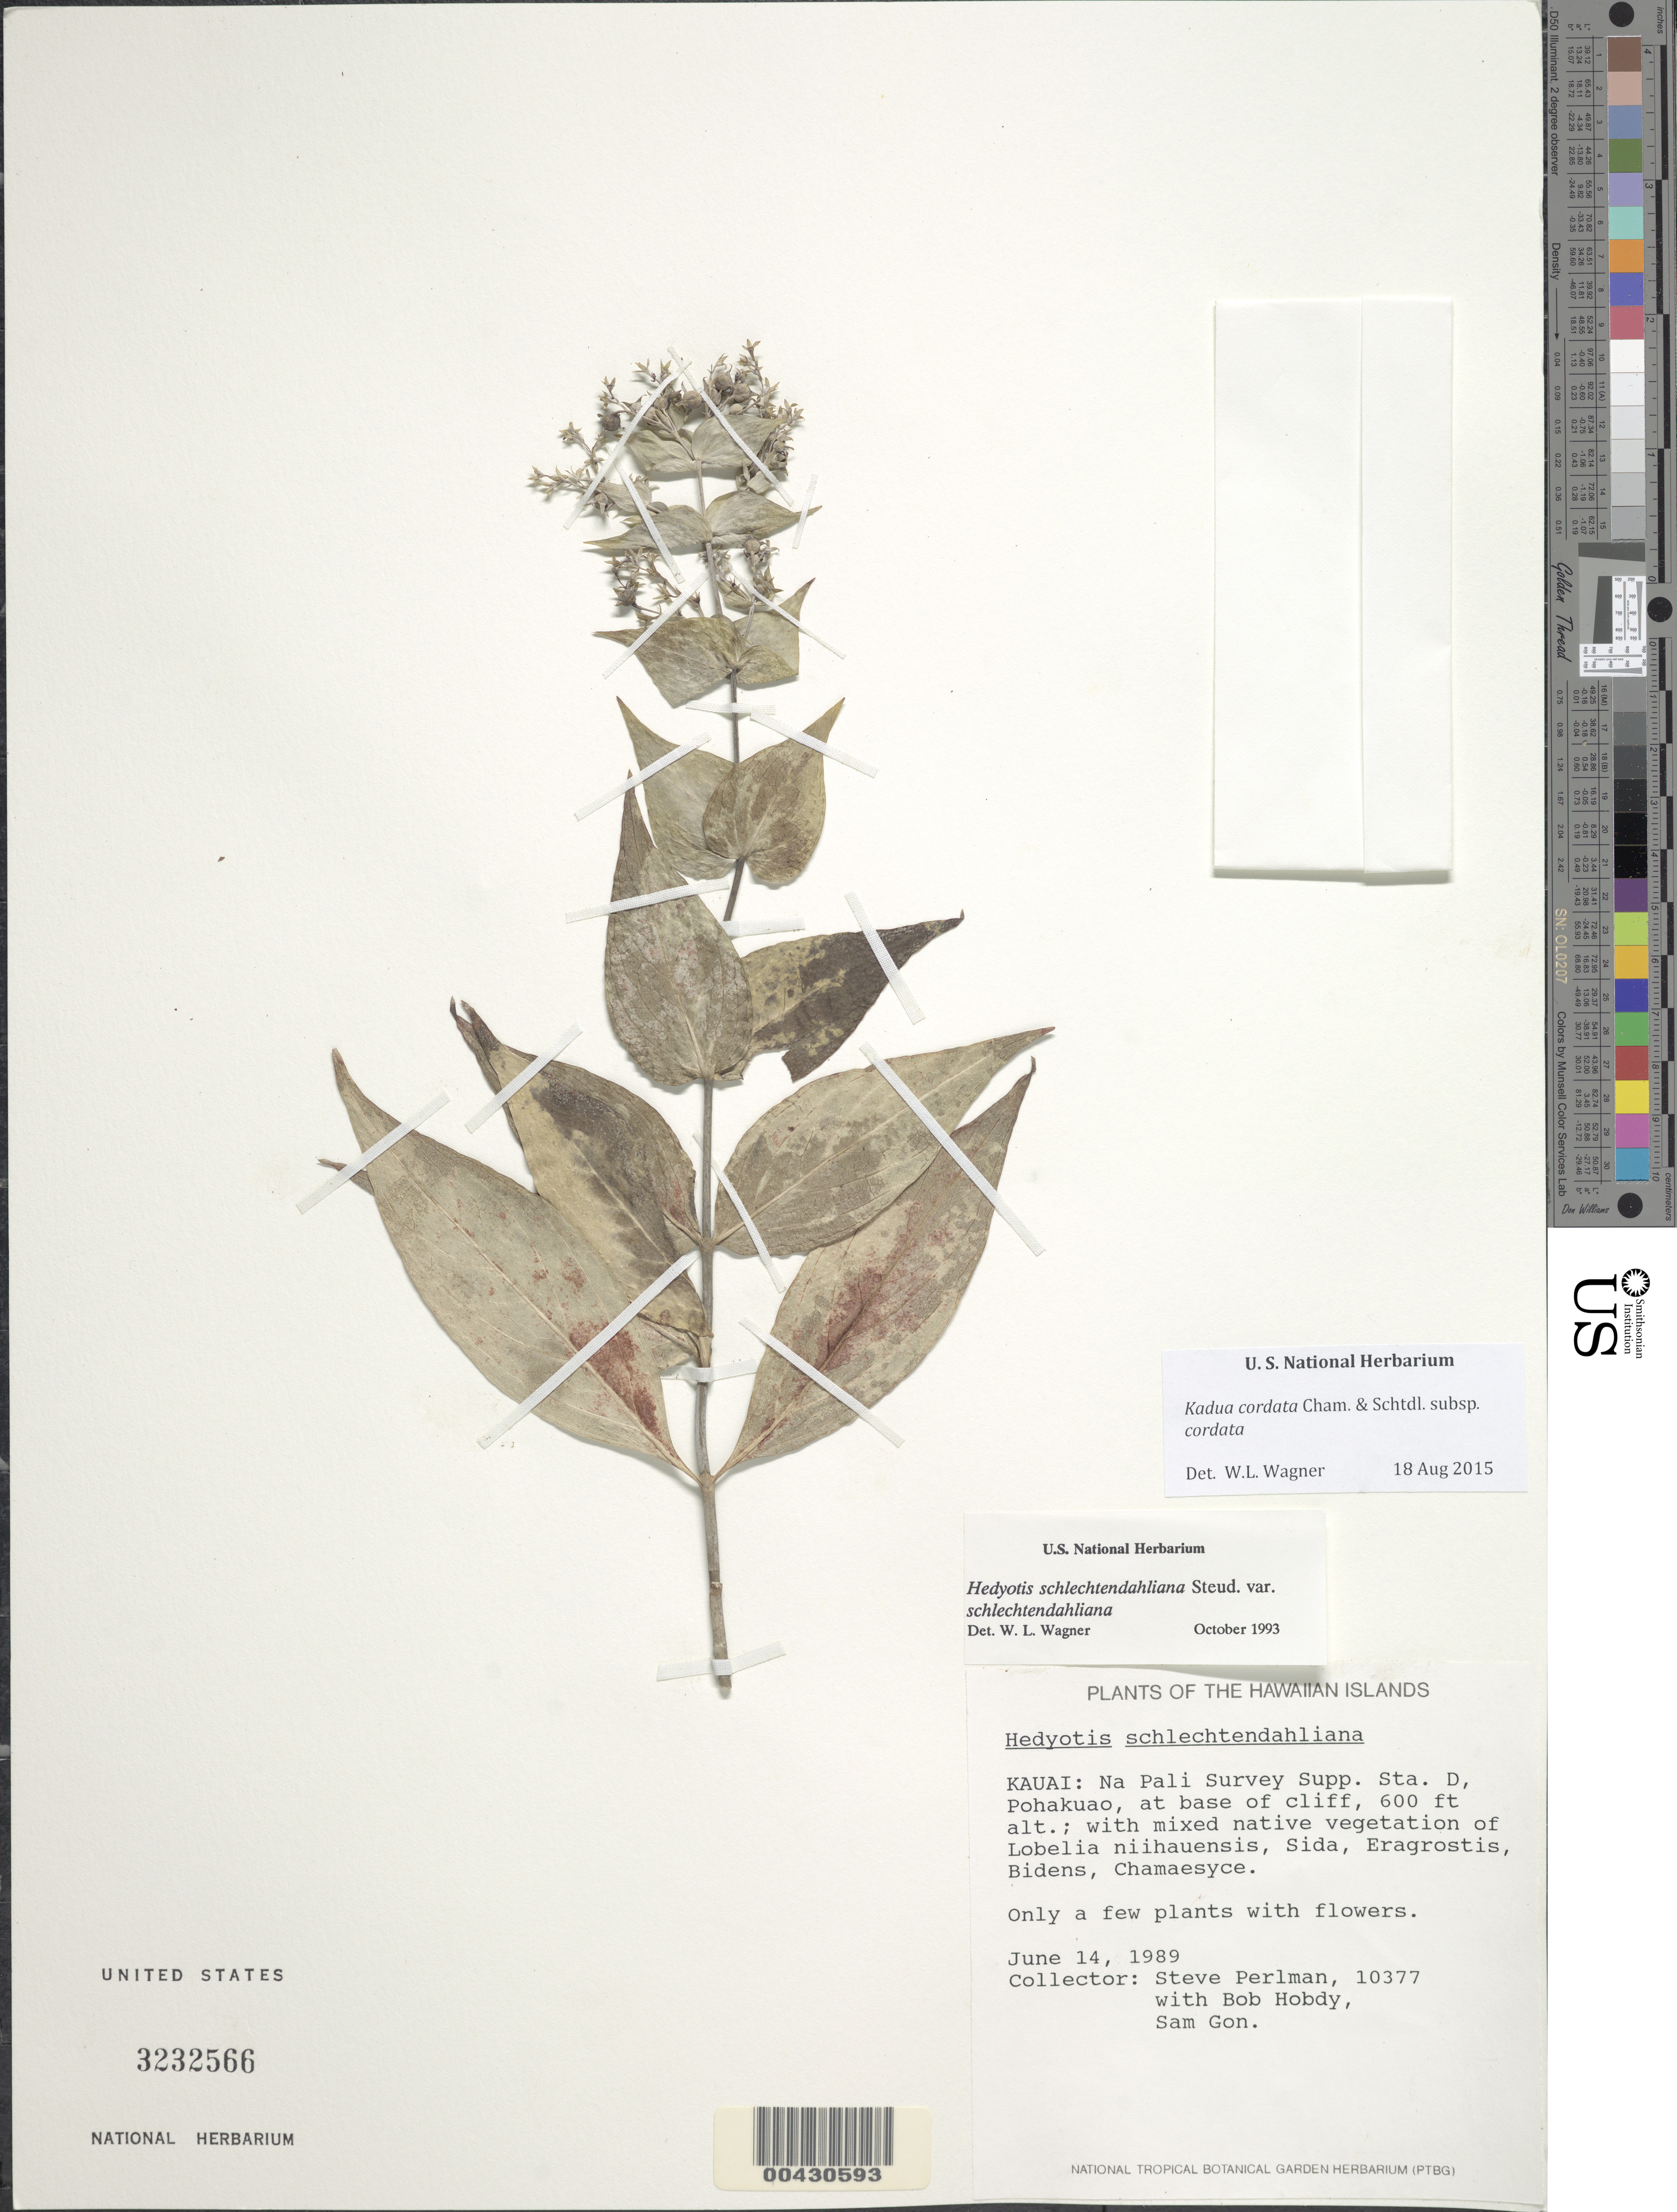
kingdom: Plantae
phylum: Tracheophyta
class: Magnoliopsida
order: Gentianales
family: Rubiaceae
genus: Kadua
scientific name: Kadua cordata subsp. cordata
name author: Cham. & Schltdl.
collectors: S. P. Perlman, B. Hobdy & S. Gon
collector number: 10377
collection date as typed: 14 Jun 1989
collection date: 1989-06-14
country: United States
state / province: Hawaii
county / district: Kauai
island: Kaua'i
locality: Na Pali Survey Supp. Sta. D, Pohakuao, at base of cliff,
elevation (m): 183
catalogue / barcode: US 3232566